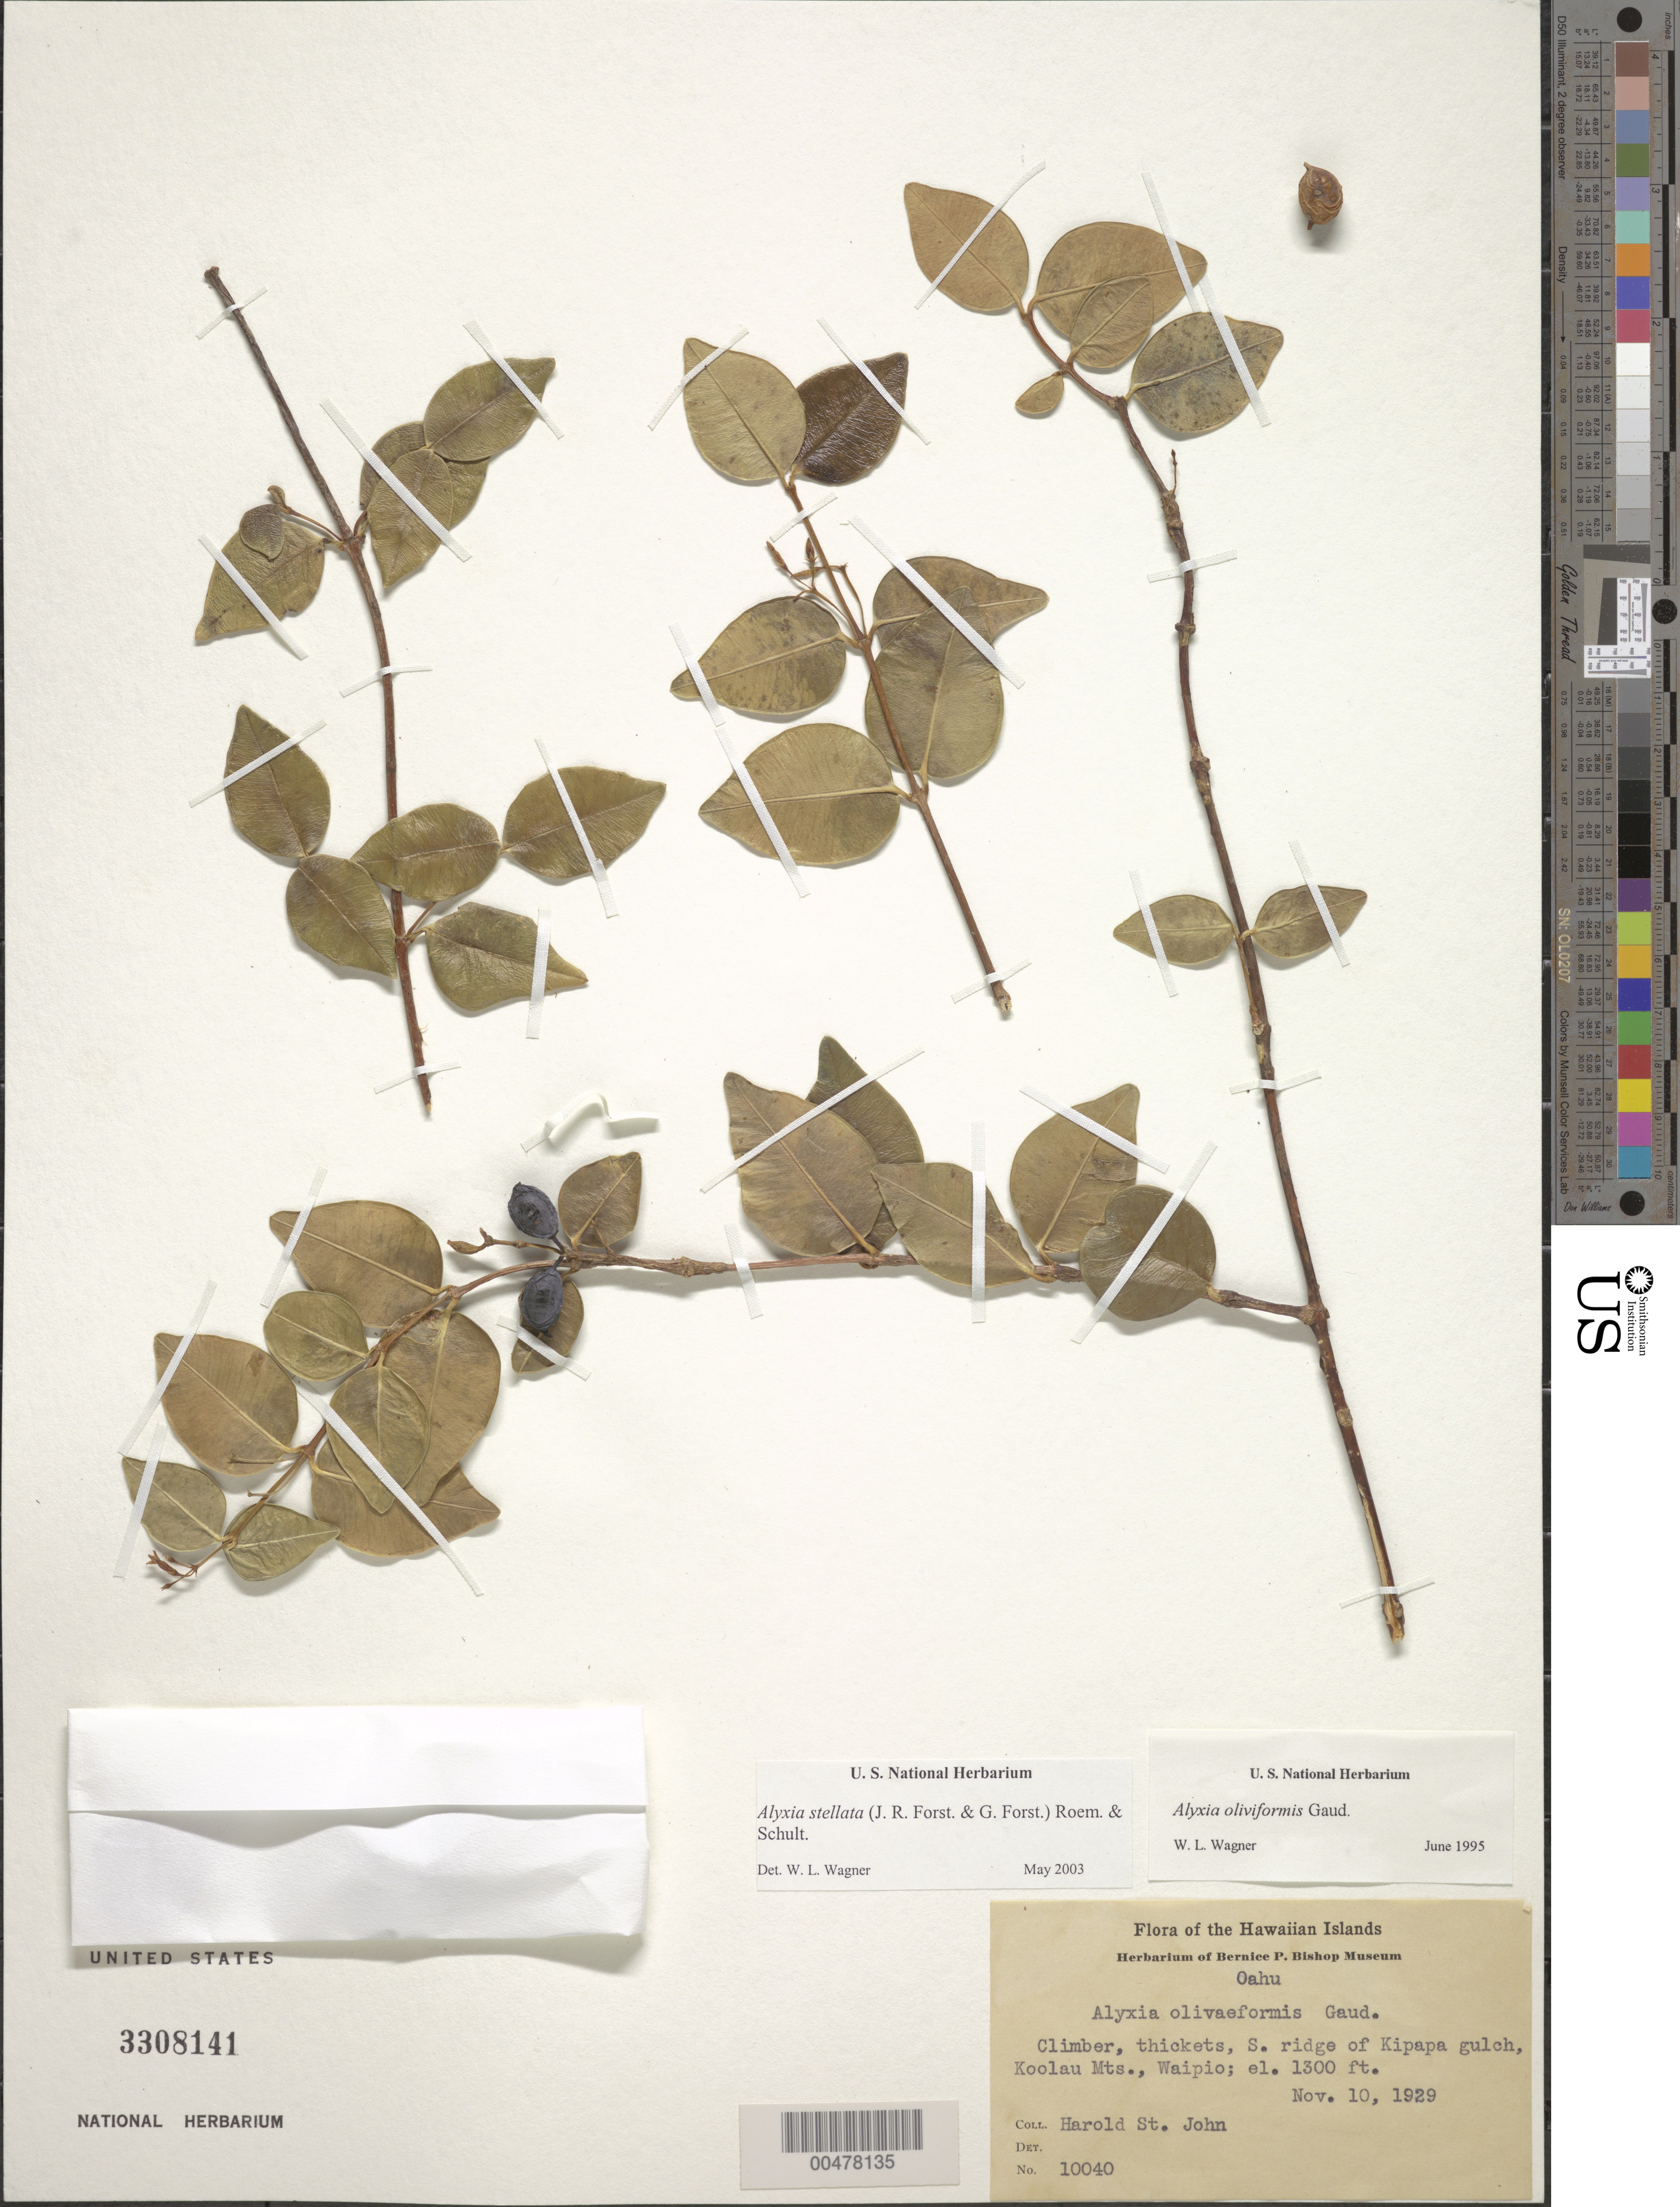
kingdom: Plantae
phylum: Tracheophyta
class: Magnoliopsida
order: Gentianales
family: Apocynaceae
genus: Alyxia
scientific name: Alyxia stellata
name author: (J.R. Forst. & G. Forst.) Roem. & Schult.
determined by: Wagner, W. L., (BOT), Smithsonian Institution - National Museum of Natural History (UNITED STATES)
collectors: H. St. John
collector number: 10040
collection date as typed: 10 Nov 1929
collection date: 1929-11-10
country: United States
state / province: Hawaii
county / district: Honolulu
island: Oahu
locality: S ridge of Kipapa Gulch, Koolau Mts, Waipio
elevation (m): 396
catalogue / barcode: US 3308141